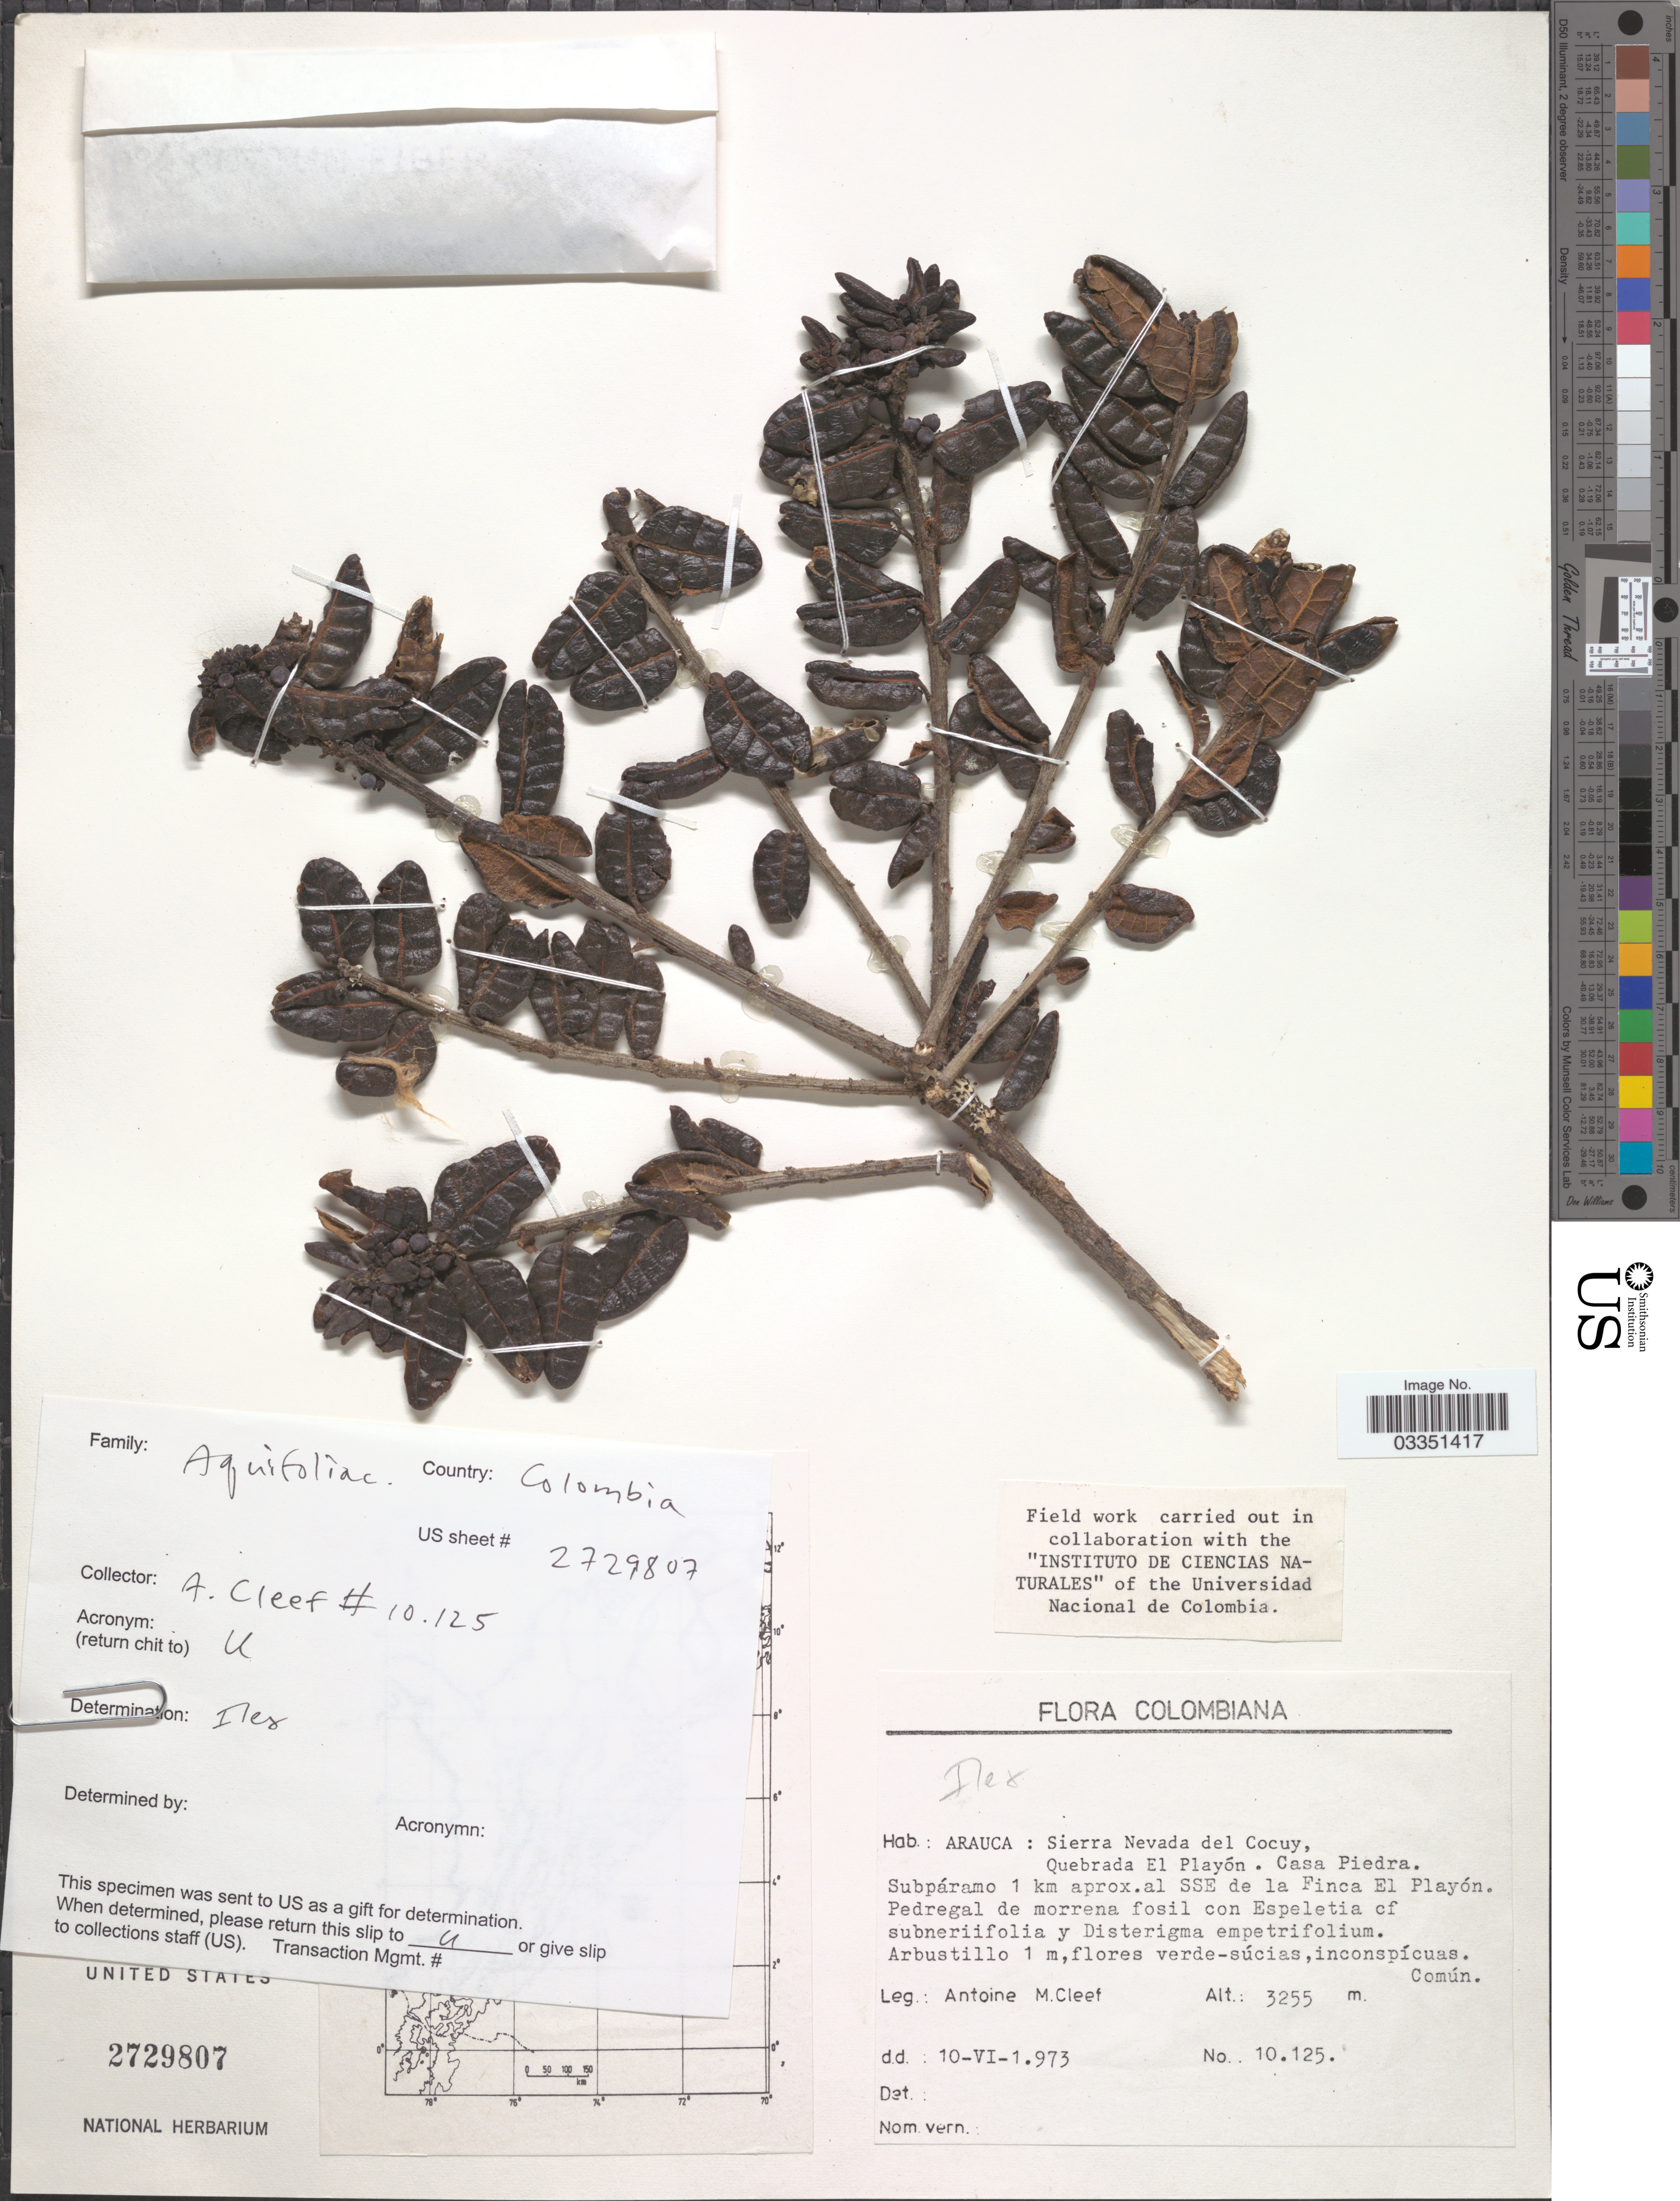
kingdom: Plantae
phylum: Tracheophyta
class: Magnoliopsida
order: Aquifoliales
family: Aquifoliaceae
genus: Ilex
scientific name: Ilex sp.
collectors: A. M. Cleef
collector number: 10125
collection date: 1972-06-10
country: Colombia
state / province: Arauca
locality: Sierra Nevada del Cocuy, Quebrada El Playón. Casa Piedra. Subpáramo 1 km aprox. al SSE de la Finca El Playón.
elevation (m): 3255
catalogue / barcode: US 2729807